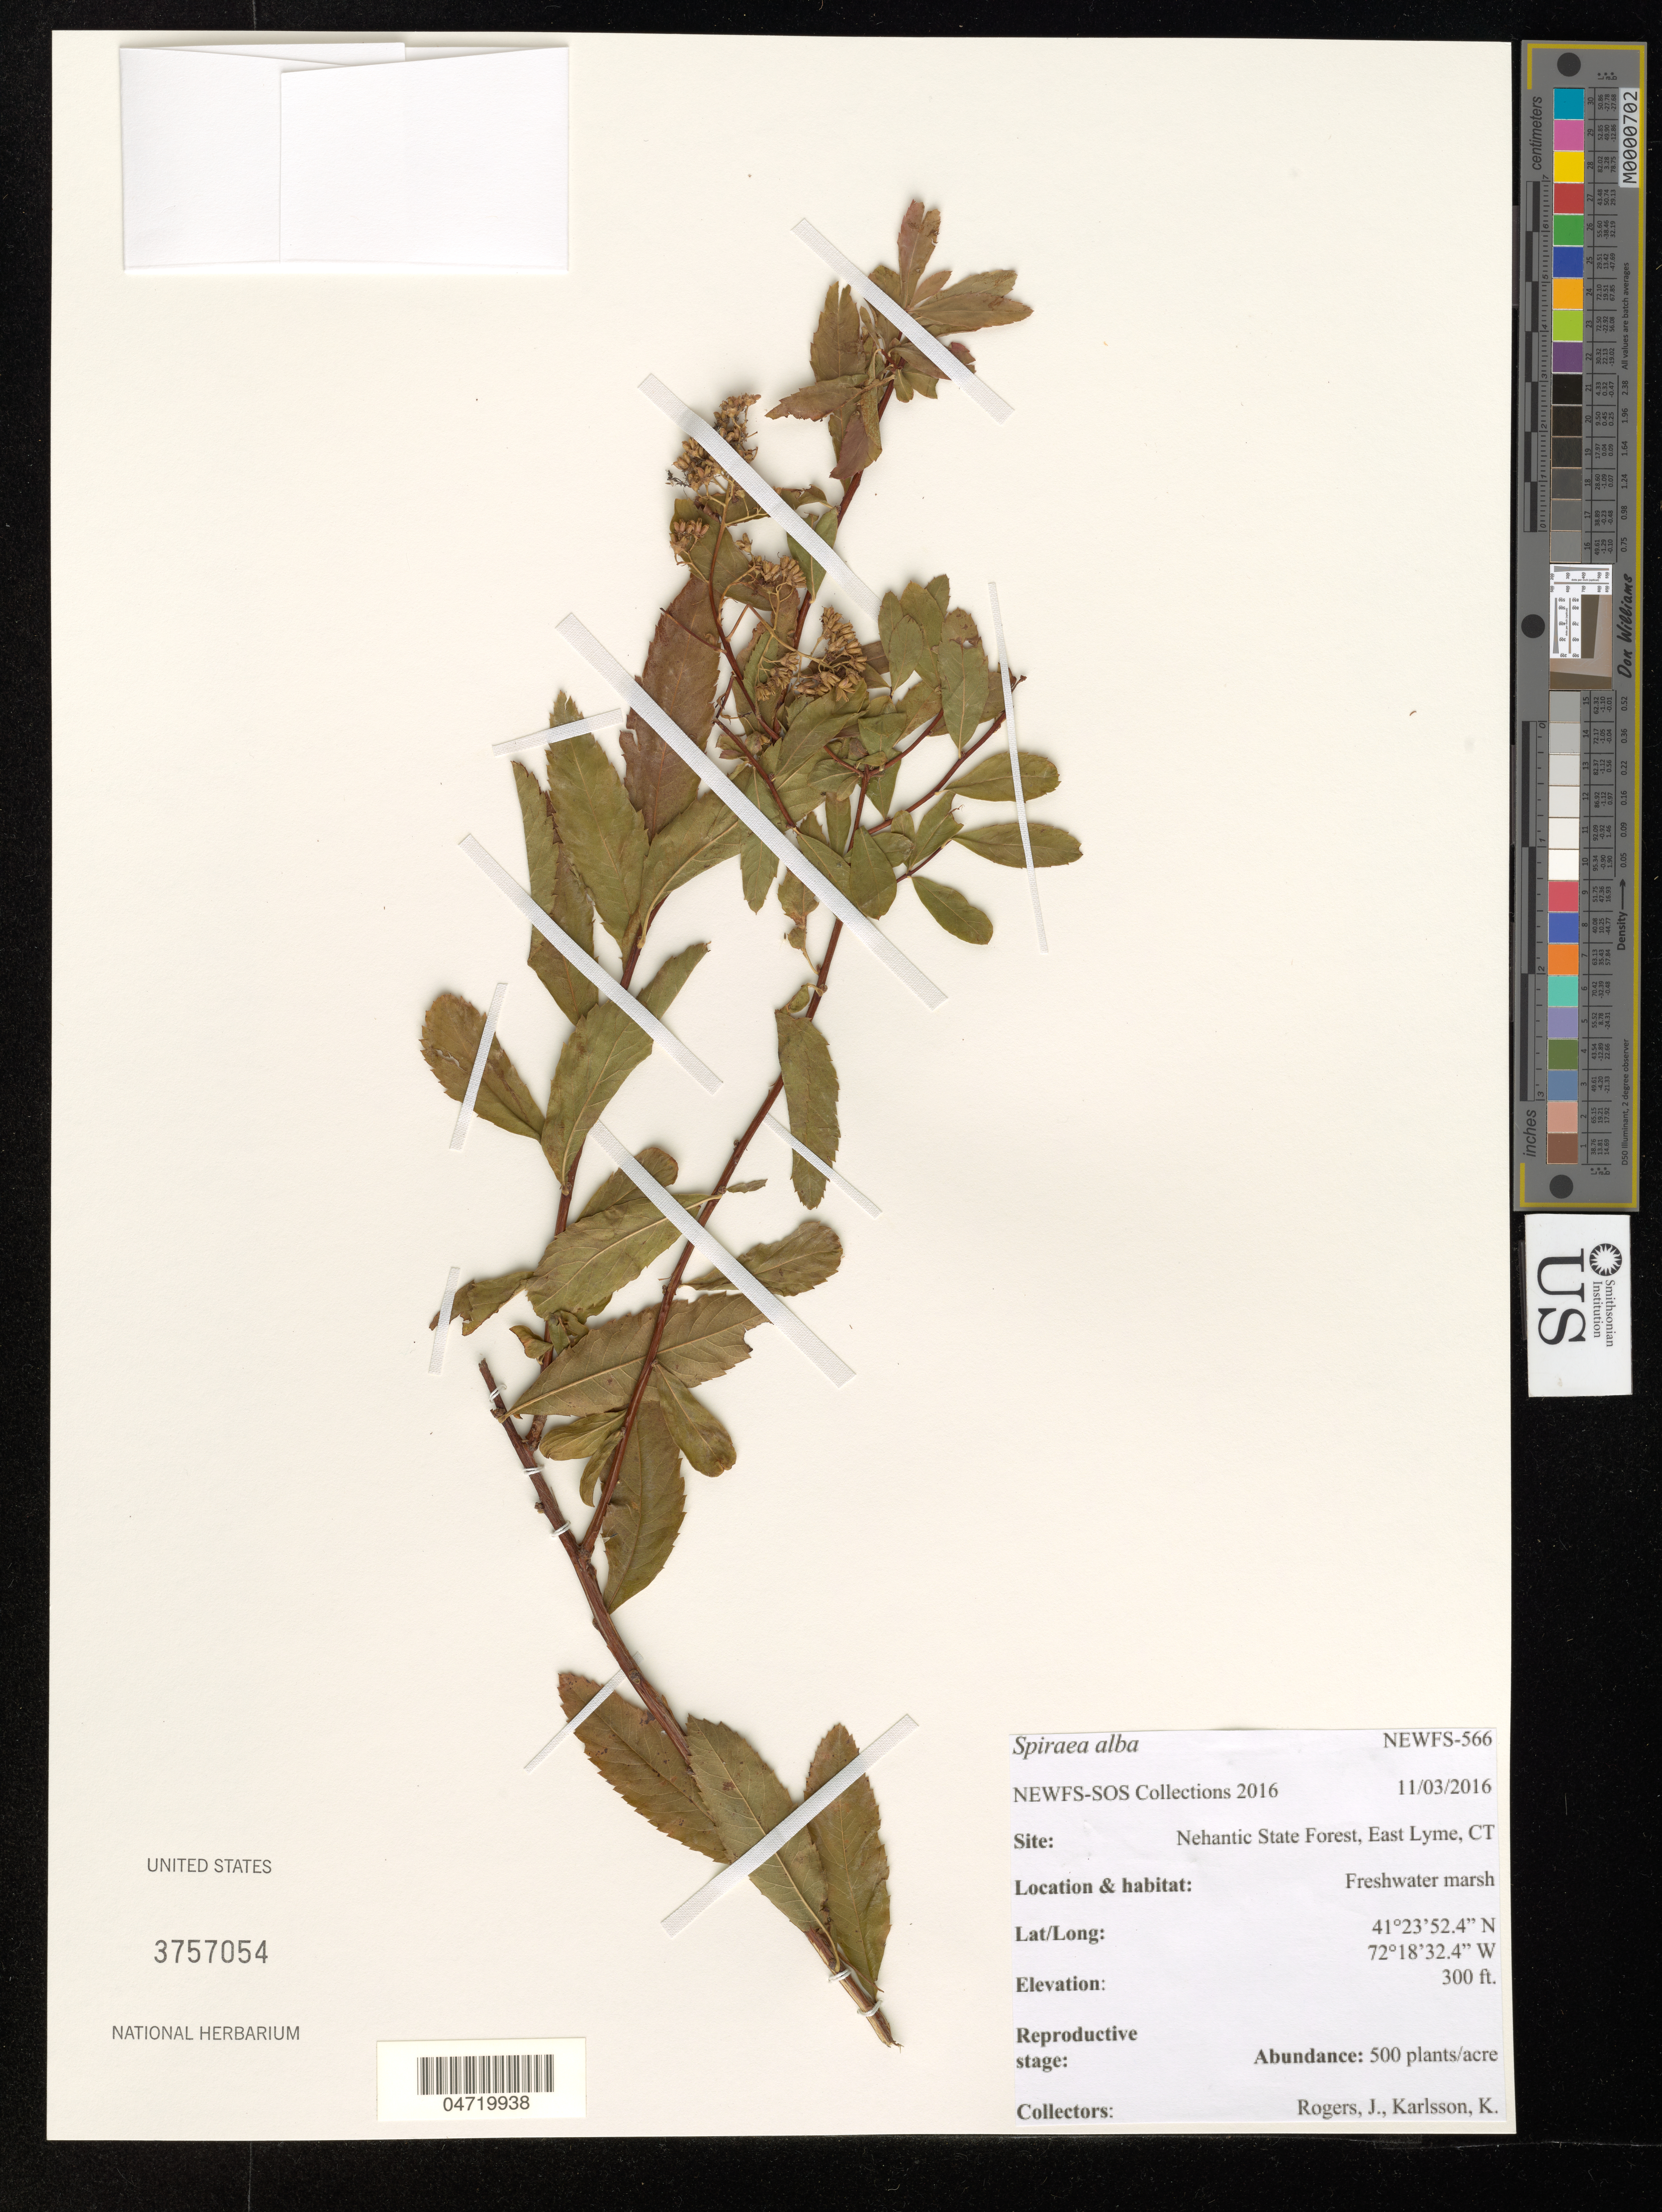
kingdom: Plantae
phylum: Tracheophyta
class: Magnoliopsida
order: Rosales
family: Rosaceae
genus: Spiraea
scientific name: Spiraea alba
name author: Du Roi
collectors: J. Rogers & K. Karlsson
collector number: NEWFS-566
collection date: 2016-11-03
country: United States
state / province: Connecticut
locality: Site: Nehantic State Forest, East Lyme, CT. Freshwater marsh.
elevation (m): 91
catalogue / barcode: US 3757054